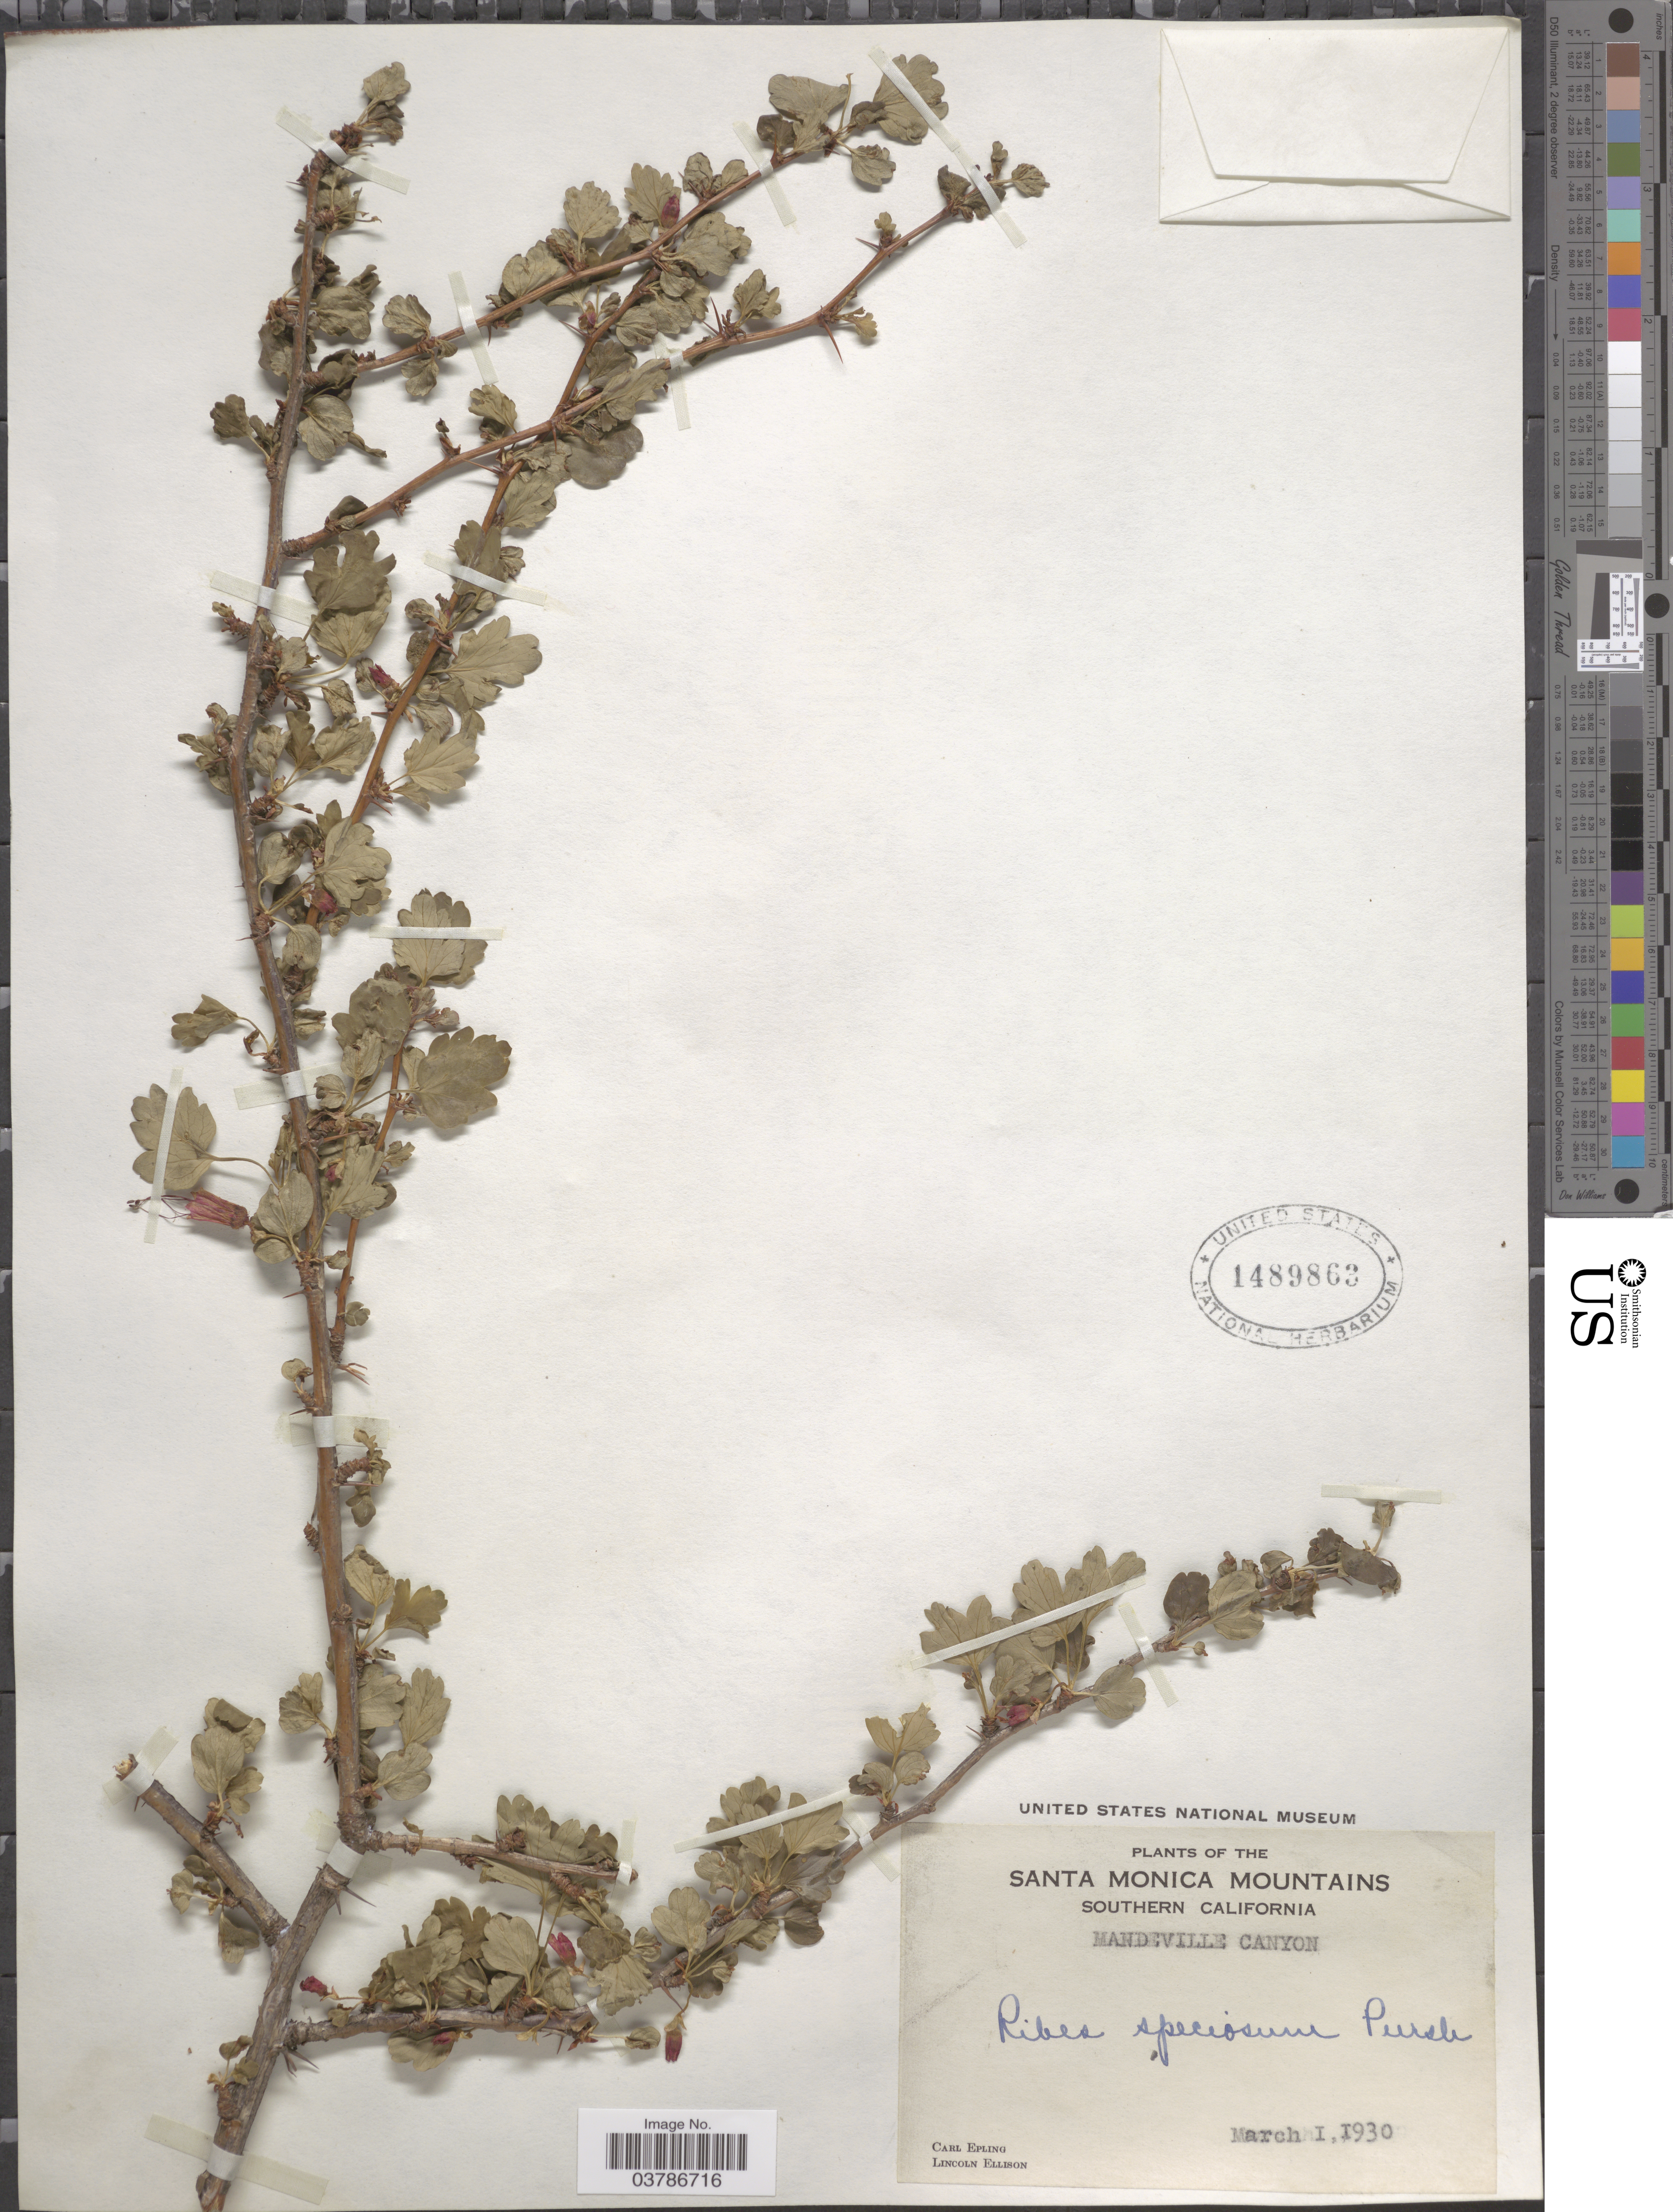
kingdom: Plantae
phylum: Tracheophyta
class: Magnoliopsida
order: Saxifragales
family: Grossulariaceae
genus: Ribes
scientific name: Ribes speciosum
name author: Pursh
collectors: C. C. Epling & L. Ellison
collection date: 1930-03-01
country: United States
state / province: California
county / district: Los Angeles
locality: Santa Monica Mountains. Southern California. Mandeville Canyon.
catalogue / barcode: US 1489863